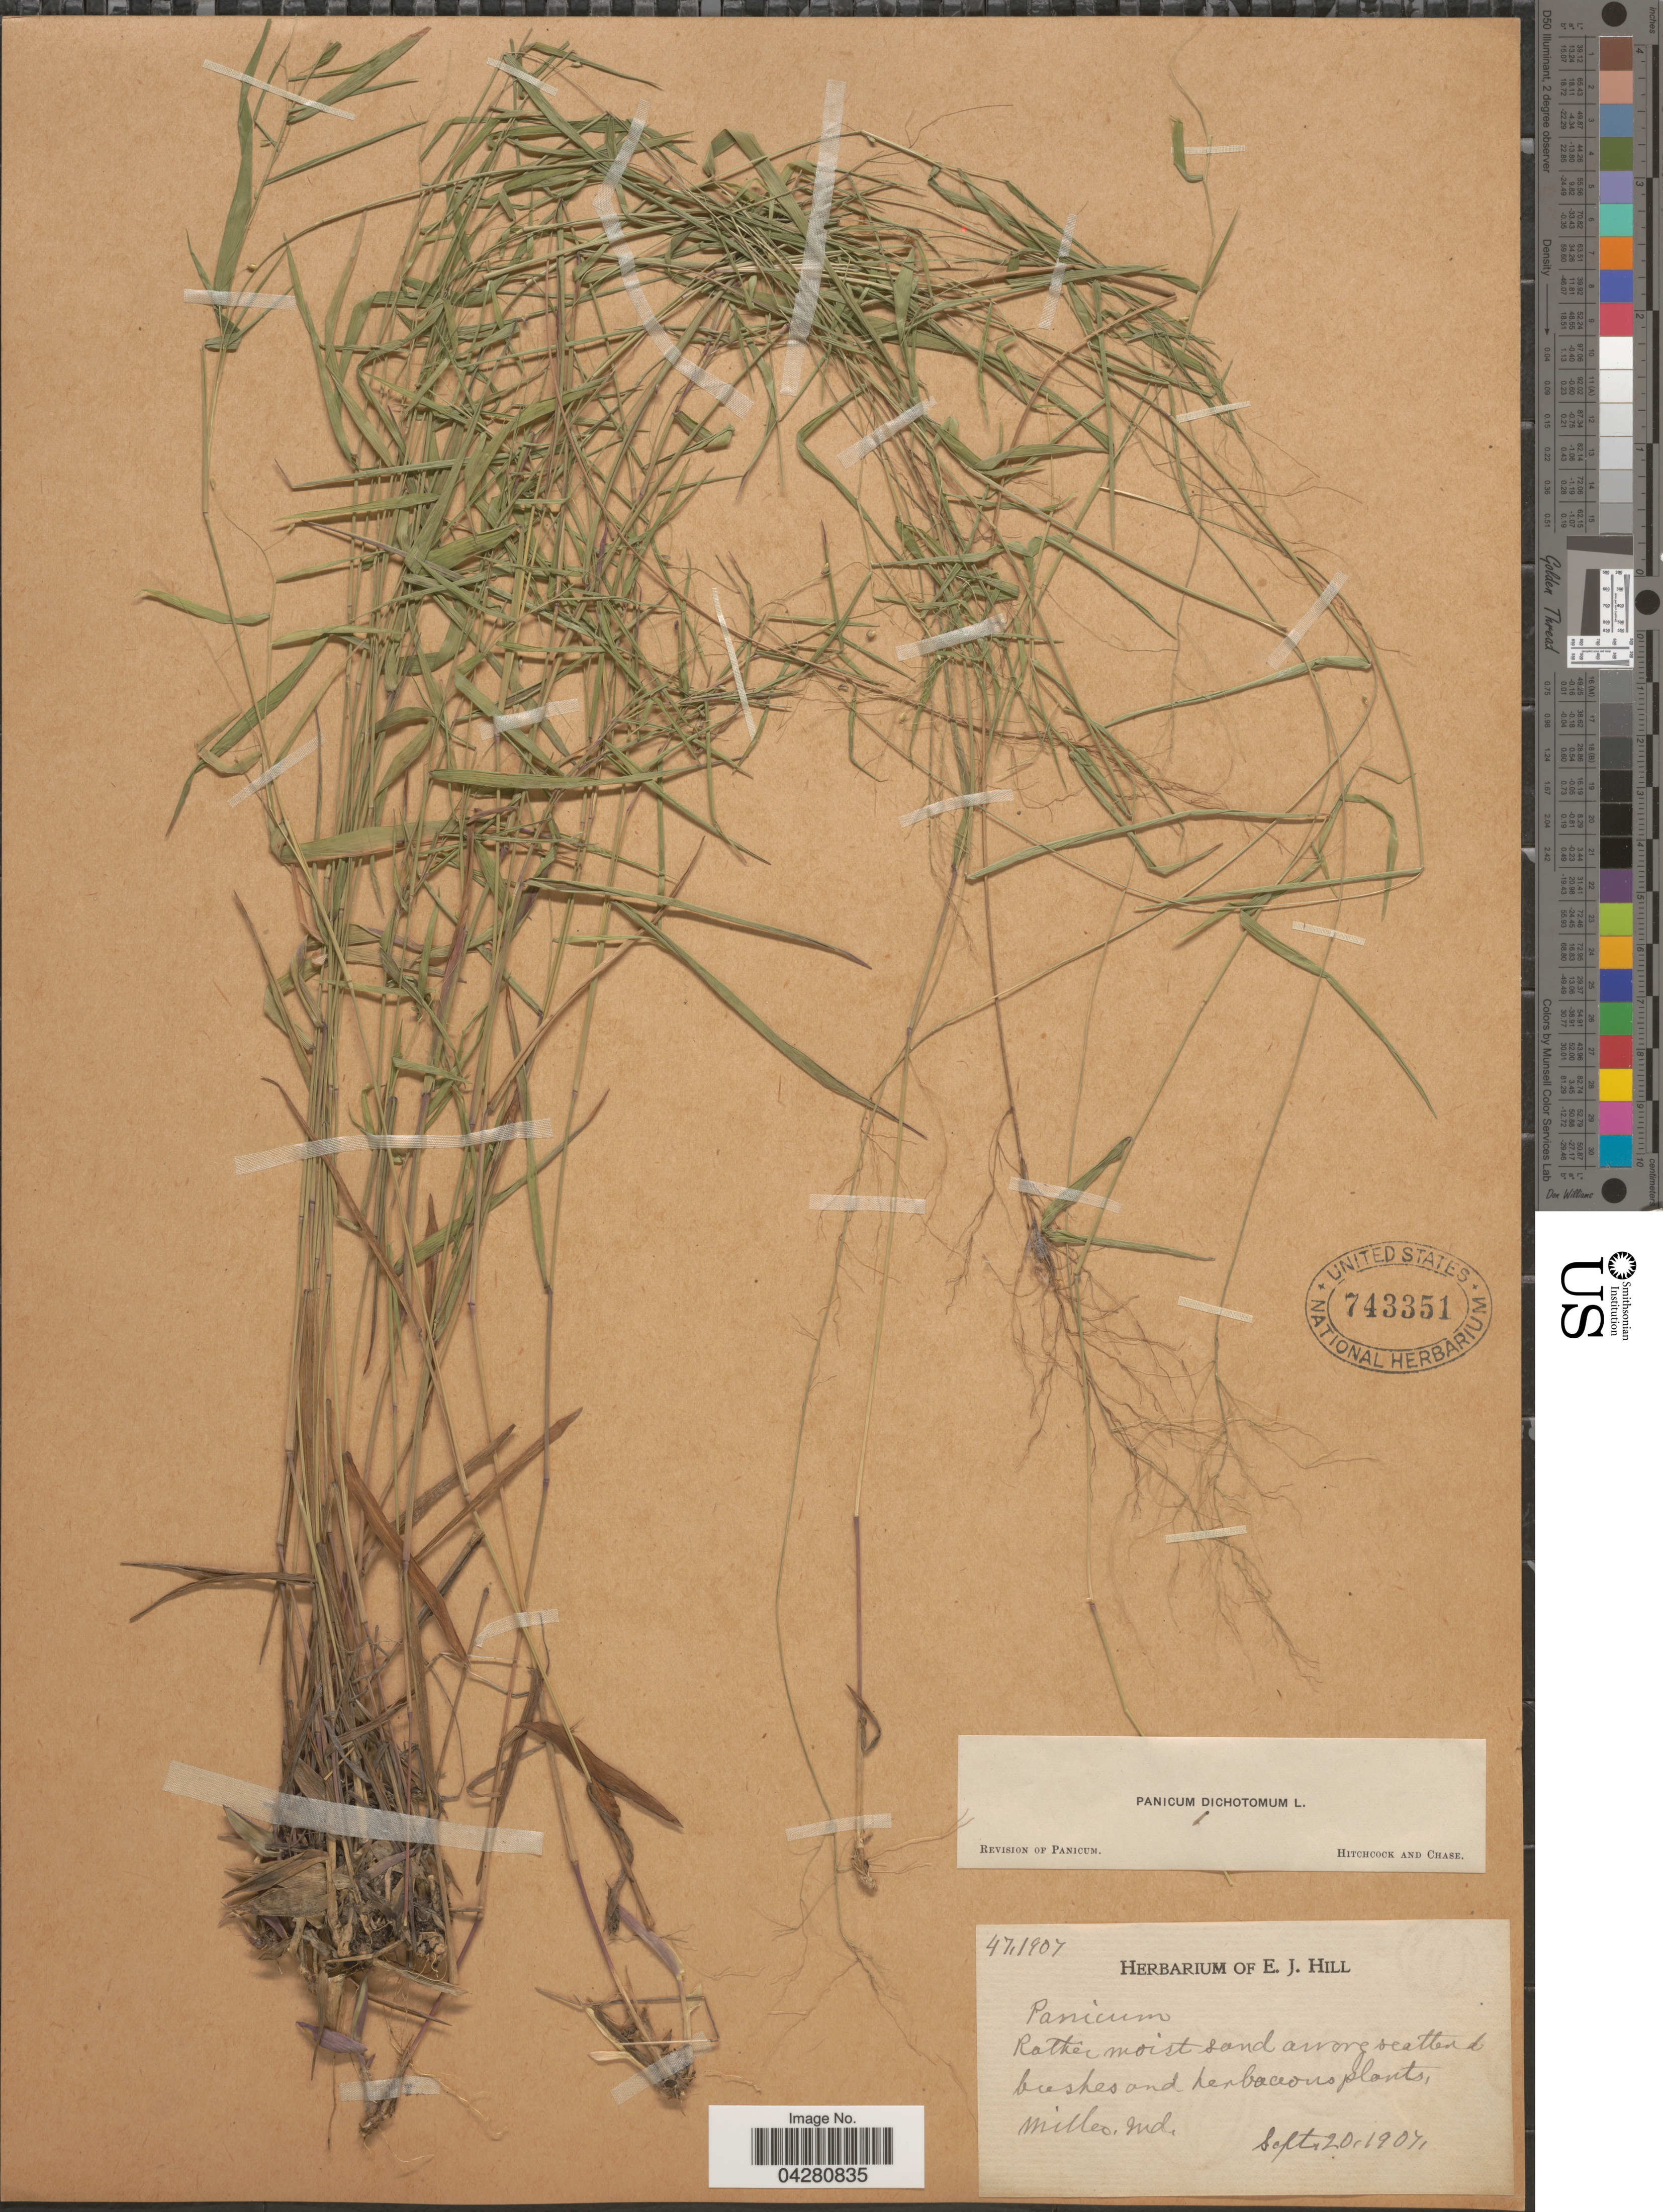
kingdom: Plantae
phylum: Tracheophyta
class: Liliopsida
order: Poales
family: Poaceae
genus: Dichanthelium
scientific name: Dichanthelium dichotomum var. dichotomum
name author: (L.) Gould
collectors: Ex herb. E. J. Hill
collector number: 471907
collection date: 1907-09-20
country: United States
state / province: Indiana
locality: Rather moist sand among scattered bushes and herbaceous plants, Miller.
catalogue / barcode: US 743351